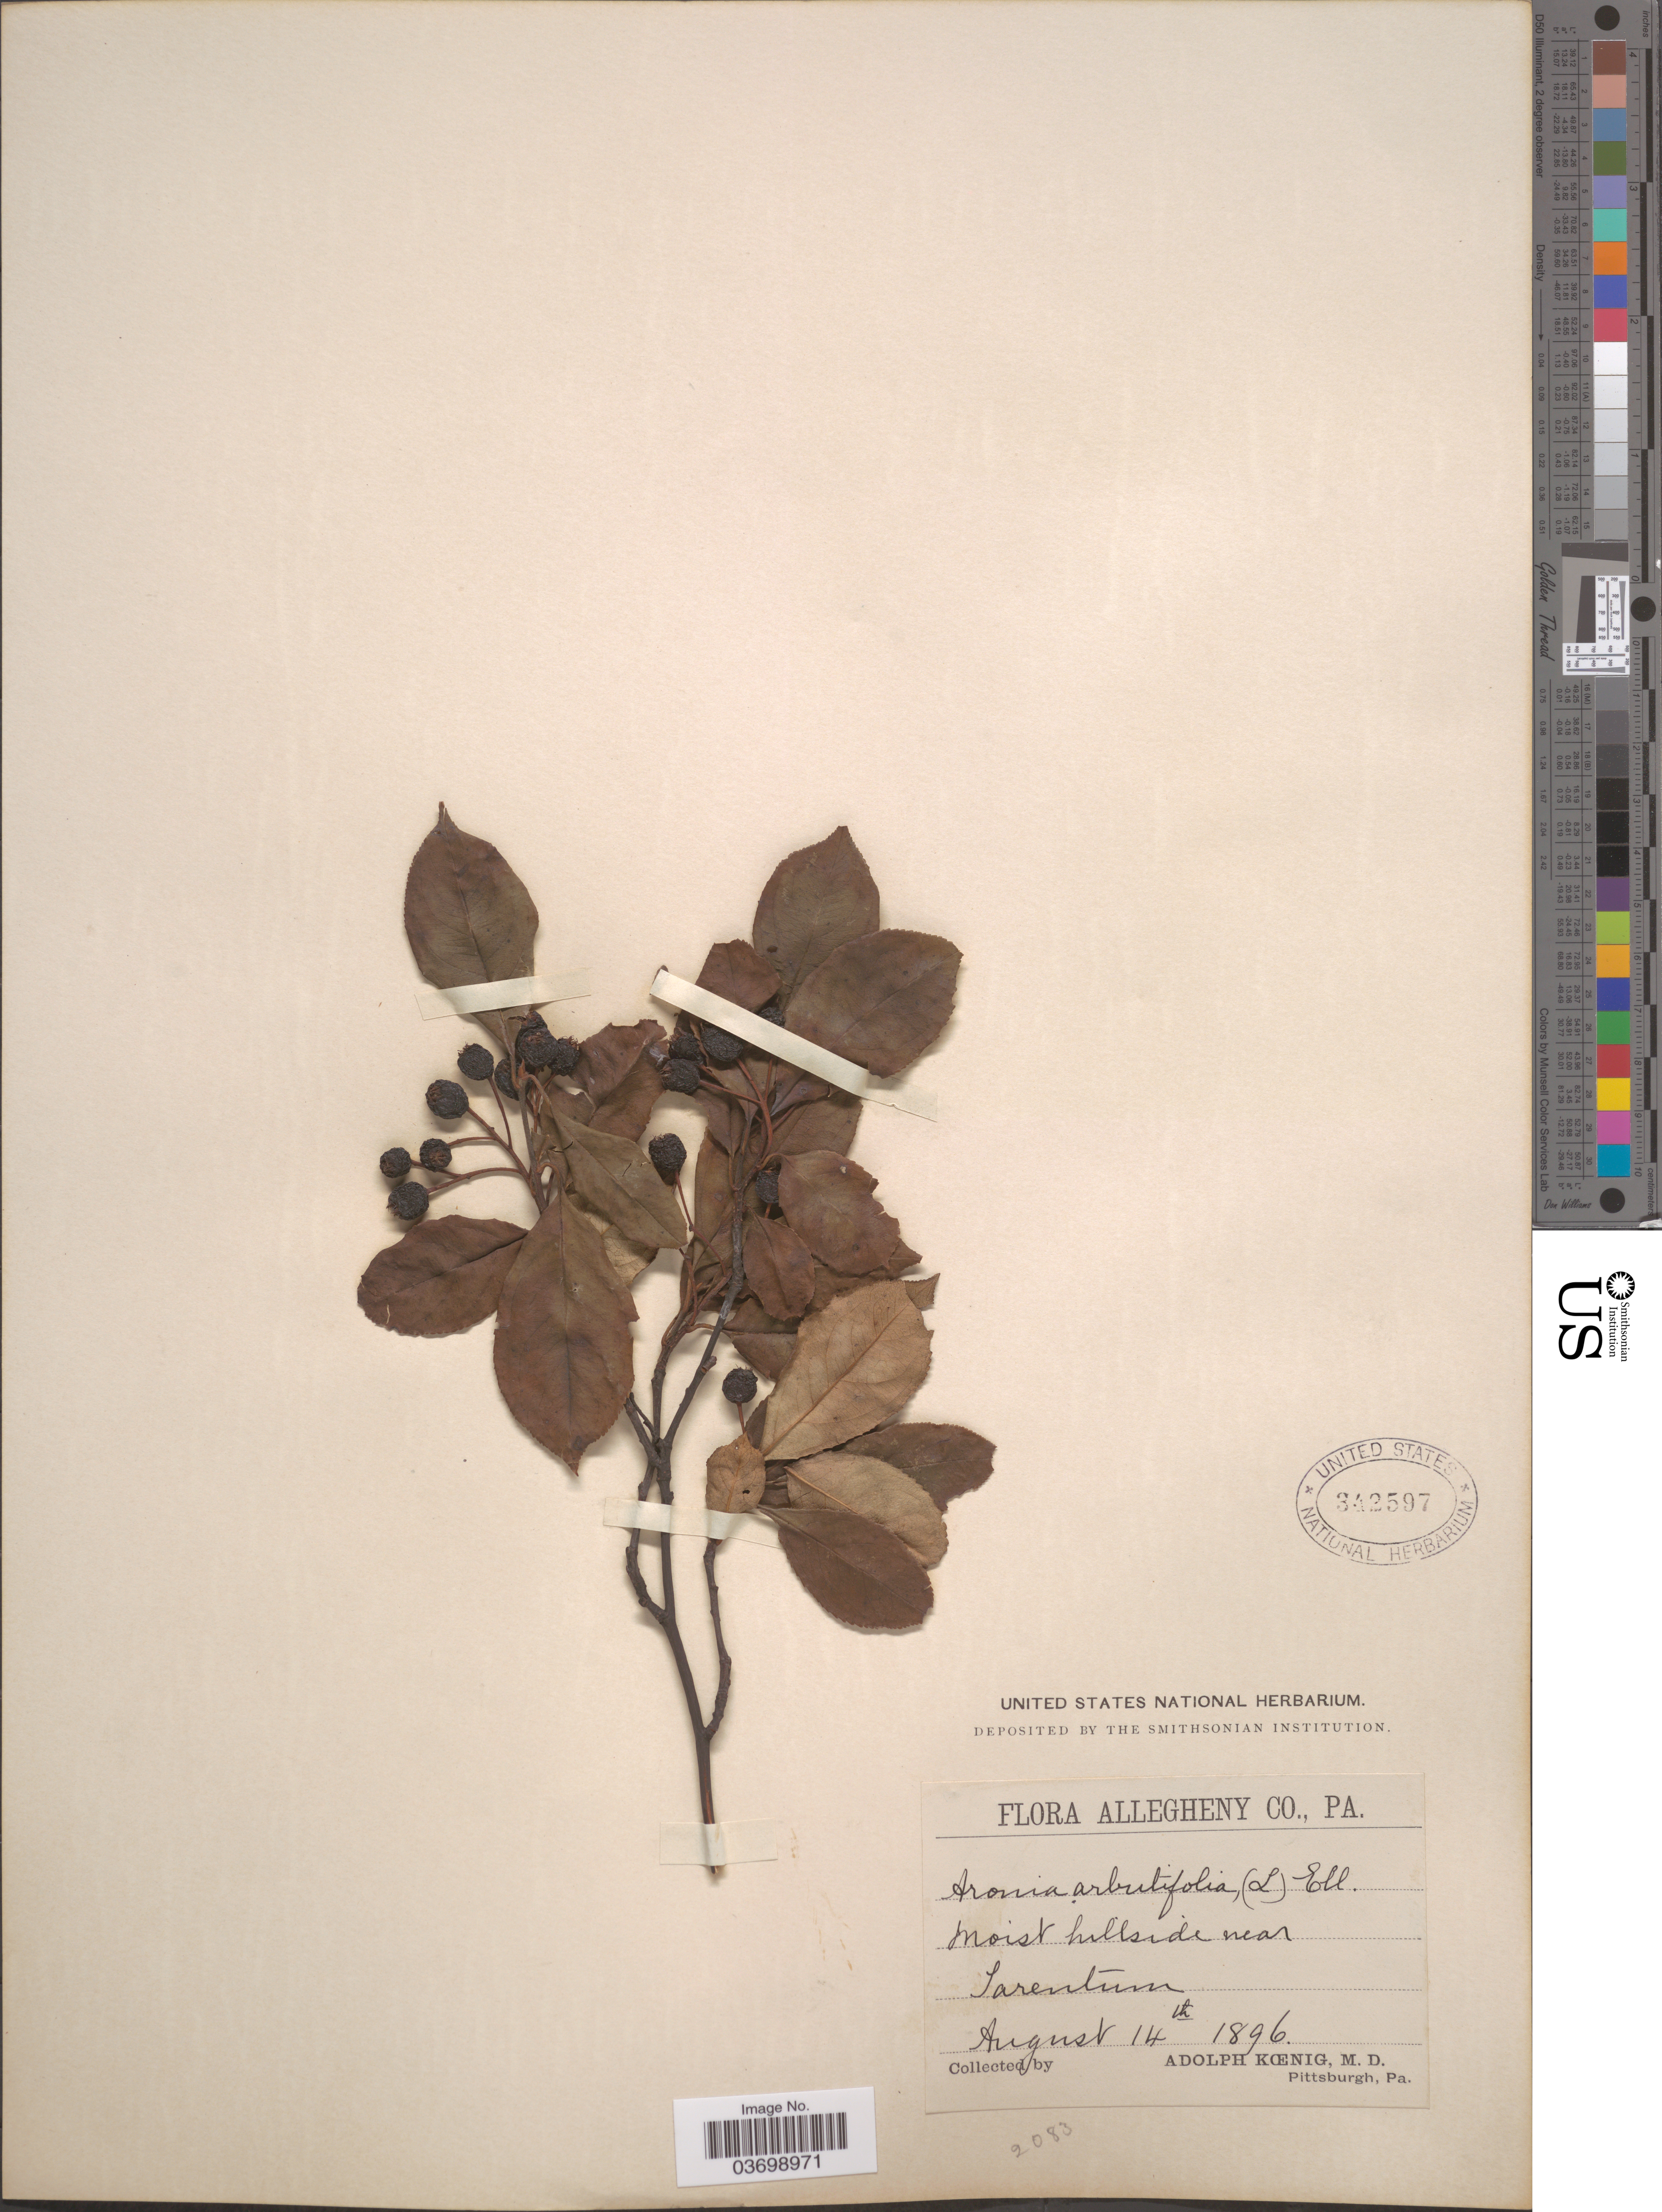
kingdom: Plantae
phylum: Tracheophyta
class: Magnoliopsida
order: Rosales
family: Rosaceae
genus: Aronia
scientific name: Aronia x prunifolia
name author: (Marshall) Rehder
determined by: Strong, M. T., (US), Smithsonian Institution - National Museum of Natural History (UNITED STATES)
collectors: A. Koenig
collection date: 1896-08-14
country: United States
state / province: Pennsylvania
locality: Allegheny Co., Moist hillside near Tarentum.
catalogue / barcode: US 342597